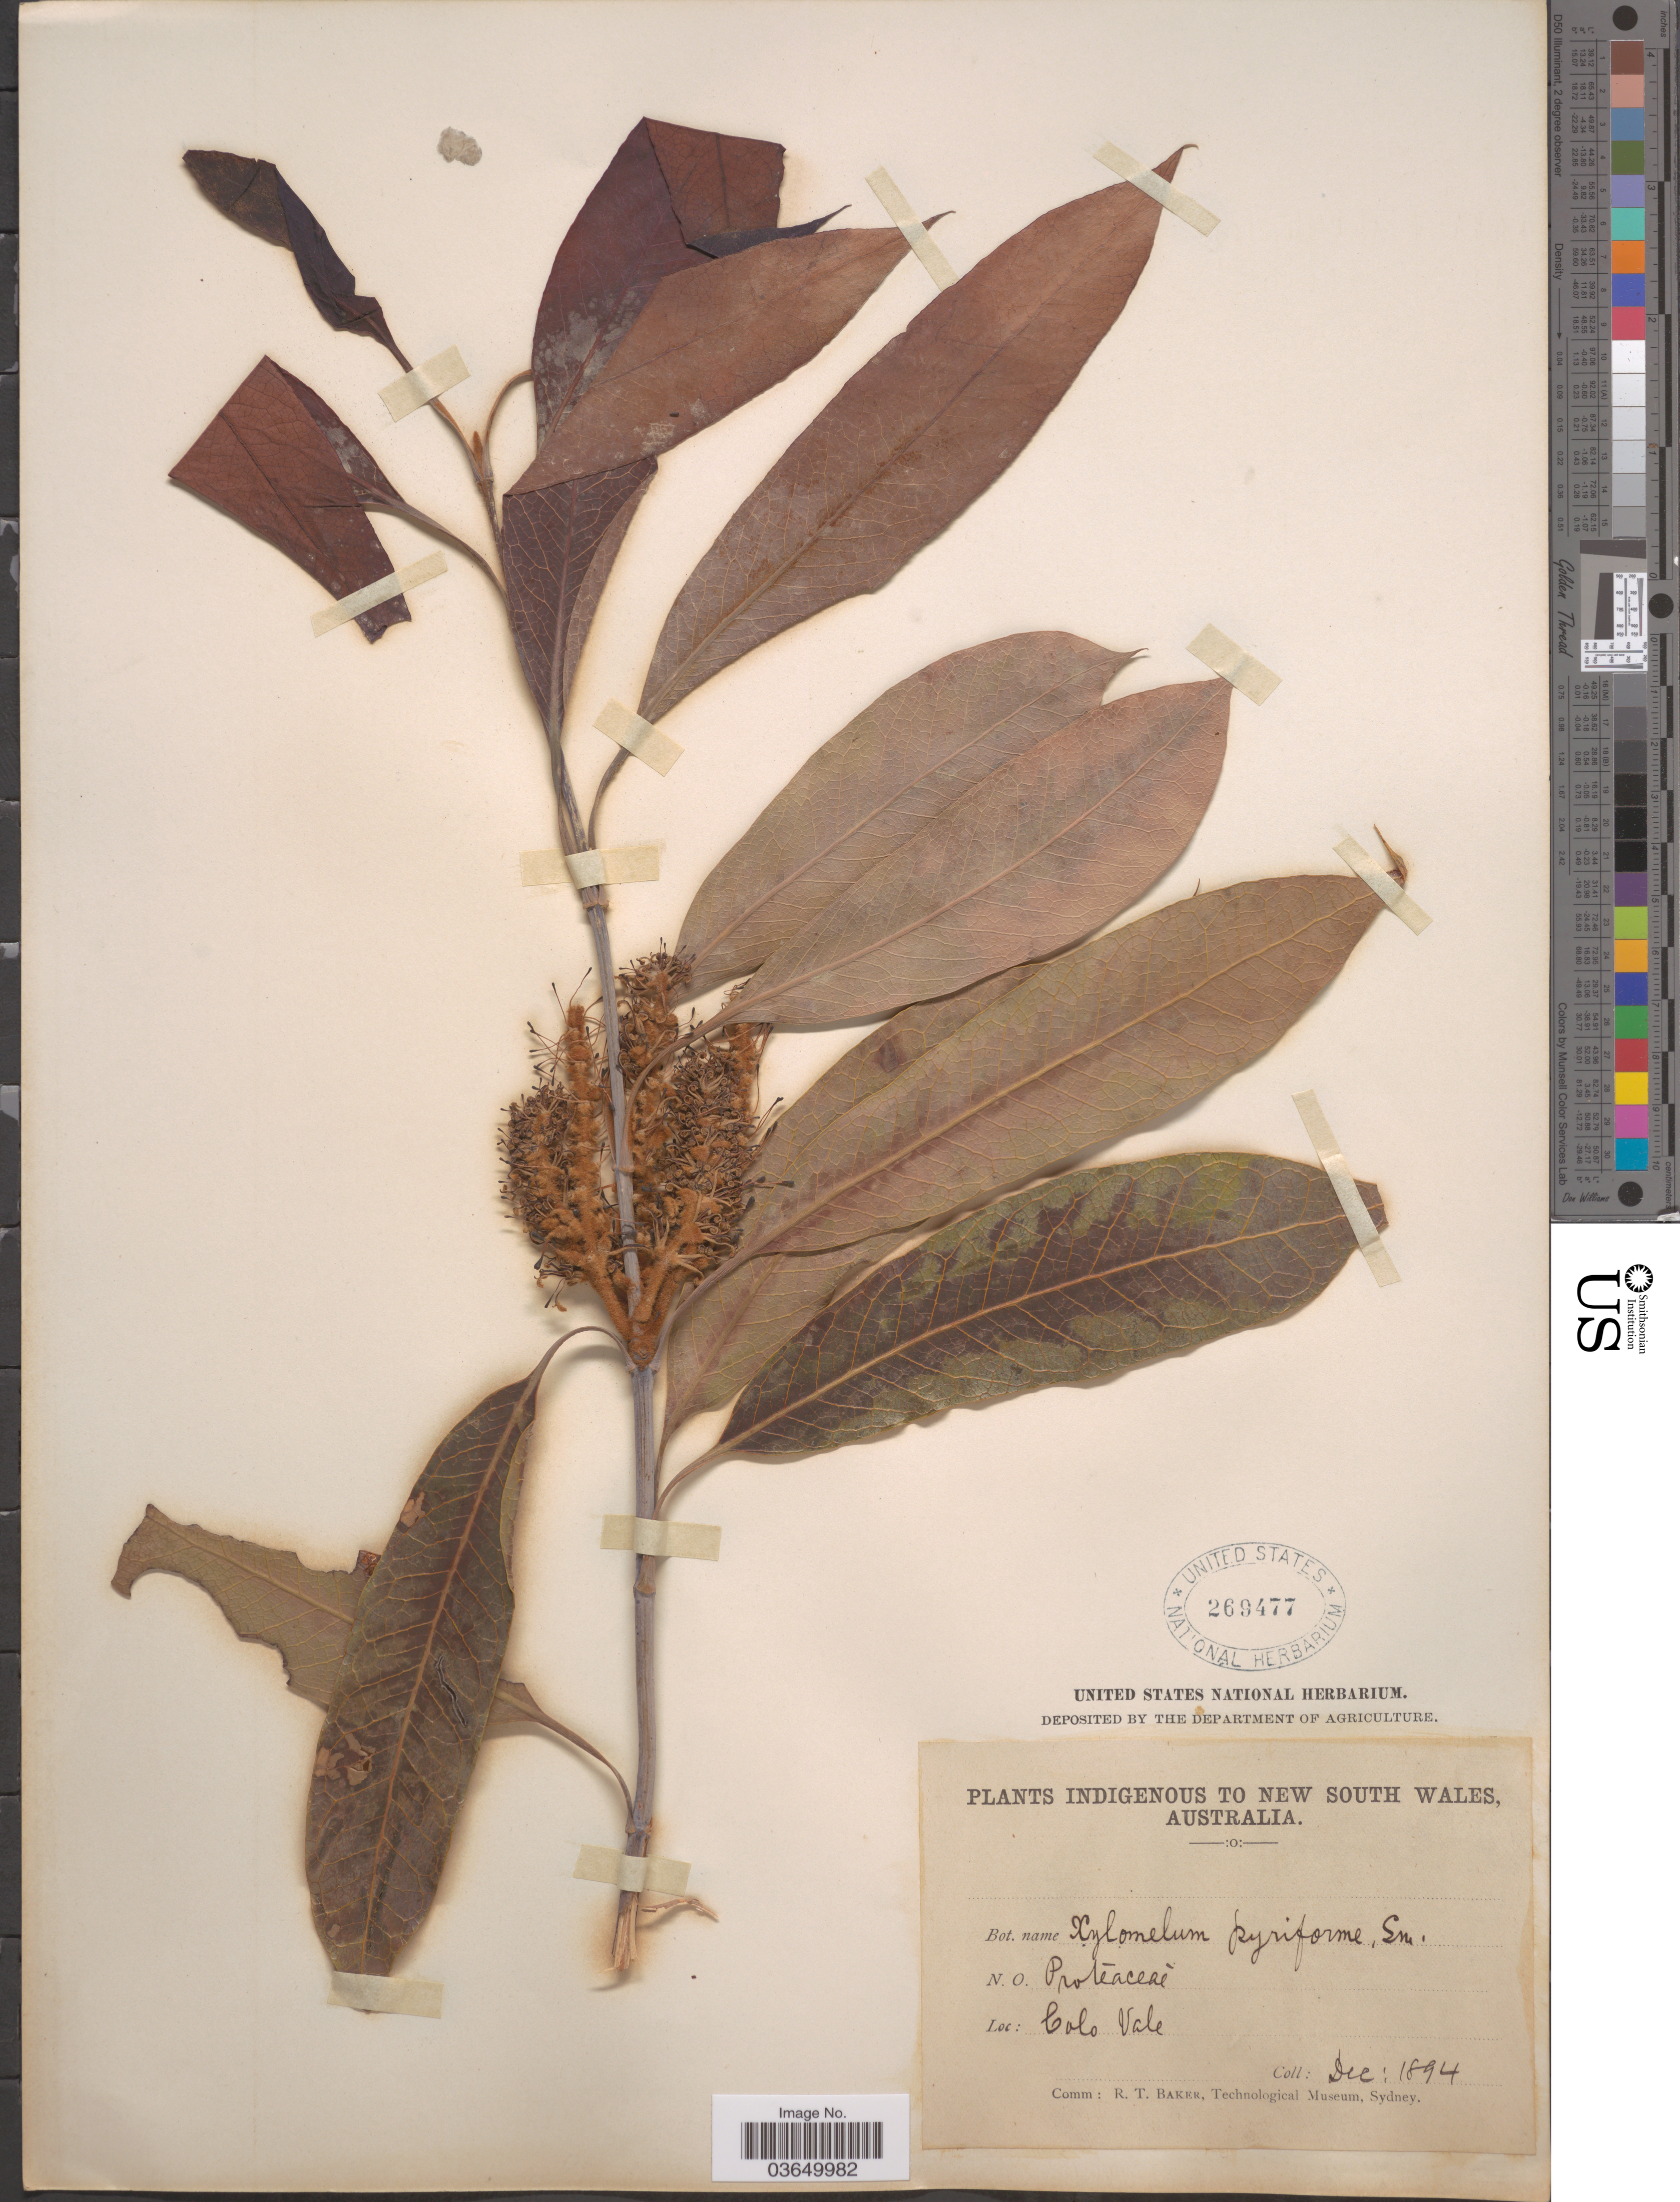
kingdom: Plantae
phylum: Tracheophyta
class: Magnoliopsida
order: Proteales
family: Proteaceae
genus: Xylomelum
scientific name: Xylomelum sp.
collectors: R. T. Baker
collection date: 1894-12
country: Australia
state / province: New South Wales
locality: Plants indigenous to New South Wales. Colo Vale.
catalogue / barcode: US 269477